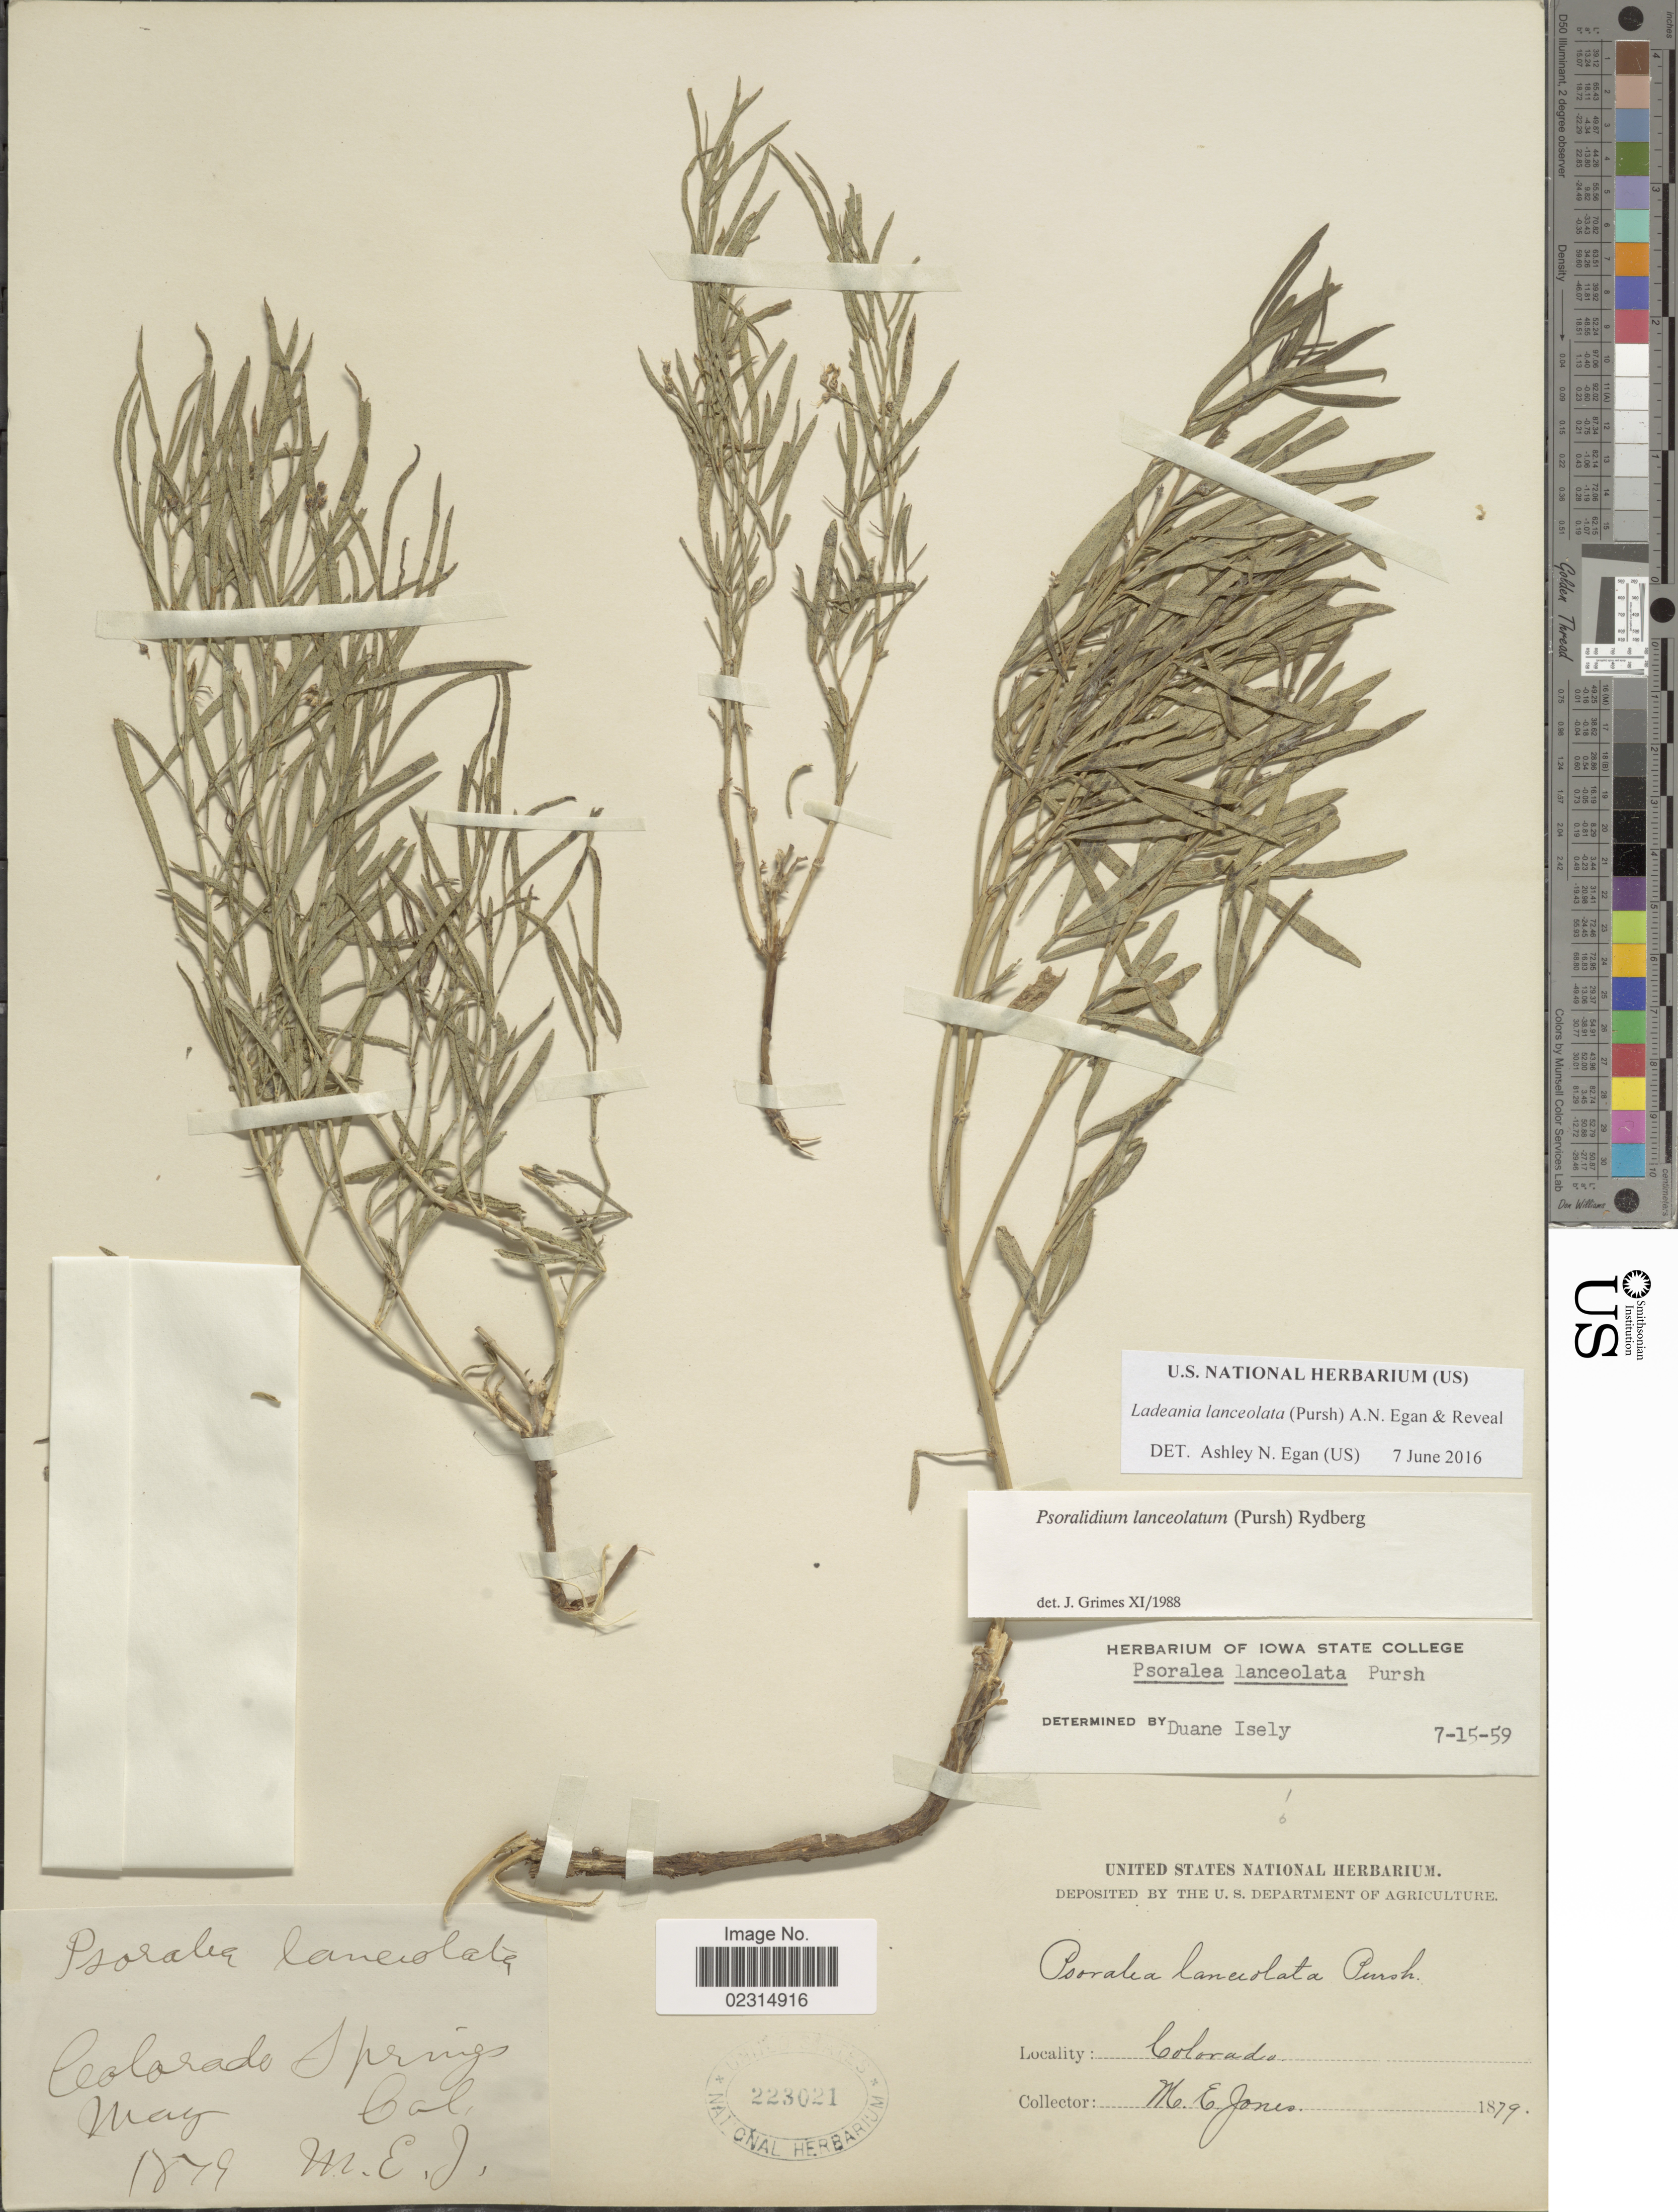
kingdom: Plantae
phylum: Tracheophyta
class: Magnoliopsida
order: Fabales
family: Fabaceae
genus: Ladeania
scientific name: Ladeania lanceolata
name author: (Pursh) A.N. Egan & Reveal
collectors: M. E. Jones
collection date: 1879-05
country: United States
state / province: Colorado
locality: Colorado Springs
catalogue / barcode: US 223021